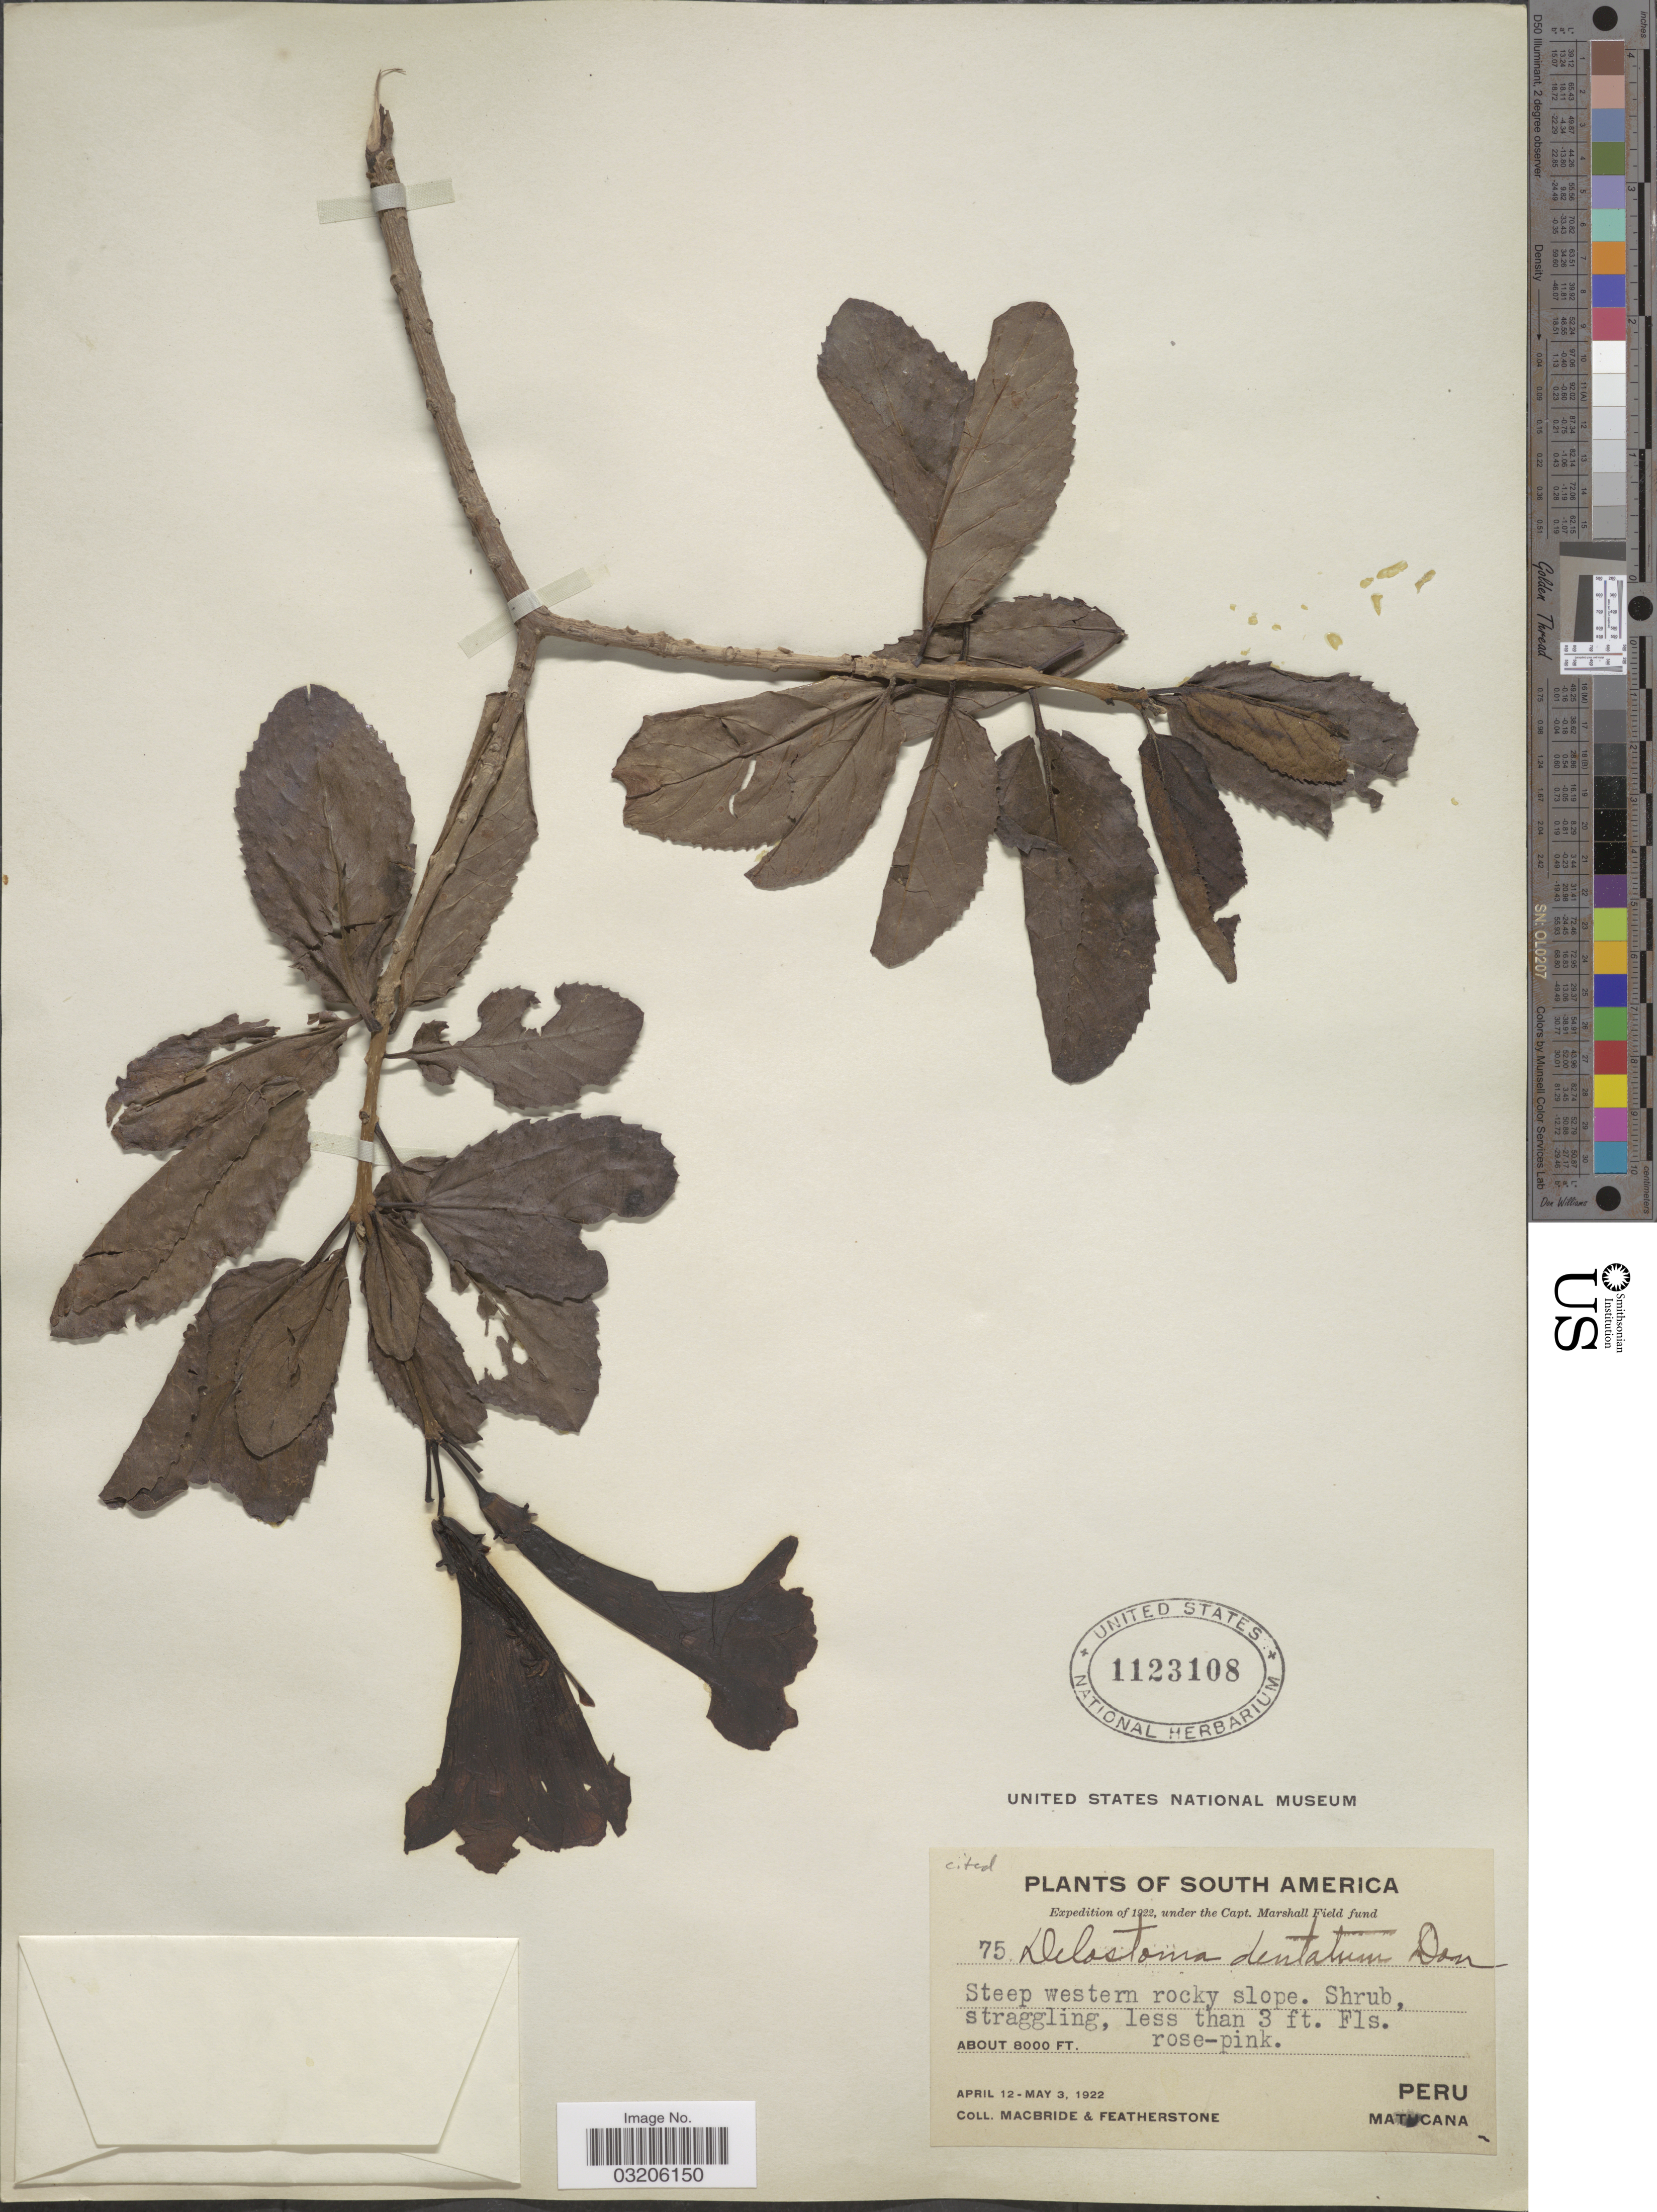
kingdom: Plantae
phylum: Tracheophyta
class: Magnoliopsida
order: Lamiales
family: Bignoniaceae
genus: Delostoma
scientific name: Delostoma dentatum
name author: D. Don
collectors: Macbride, -- & -. Featherstone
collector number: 75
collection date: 1922-04-12/1922-05-03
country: Peru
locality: Steep western rocky slope. Matucana.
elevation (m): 2438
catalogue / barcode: US 1123108